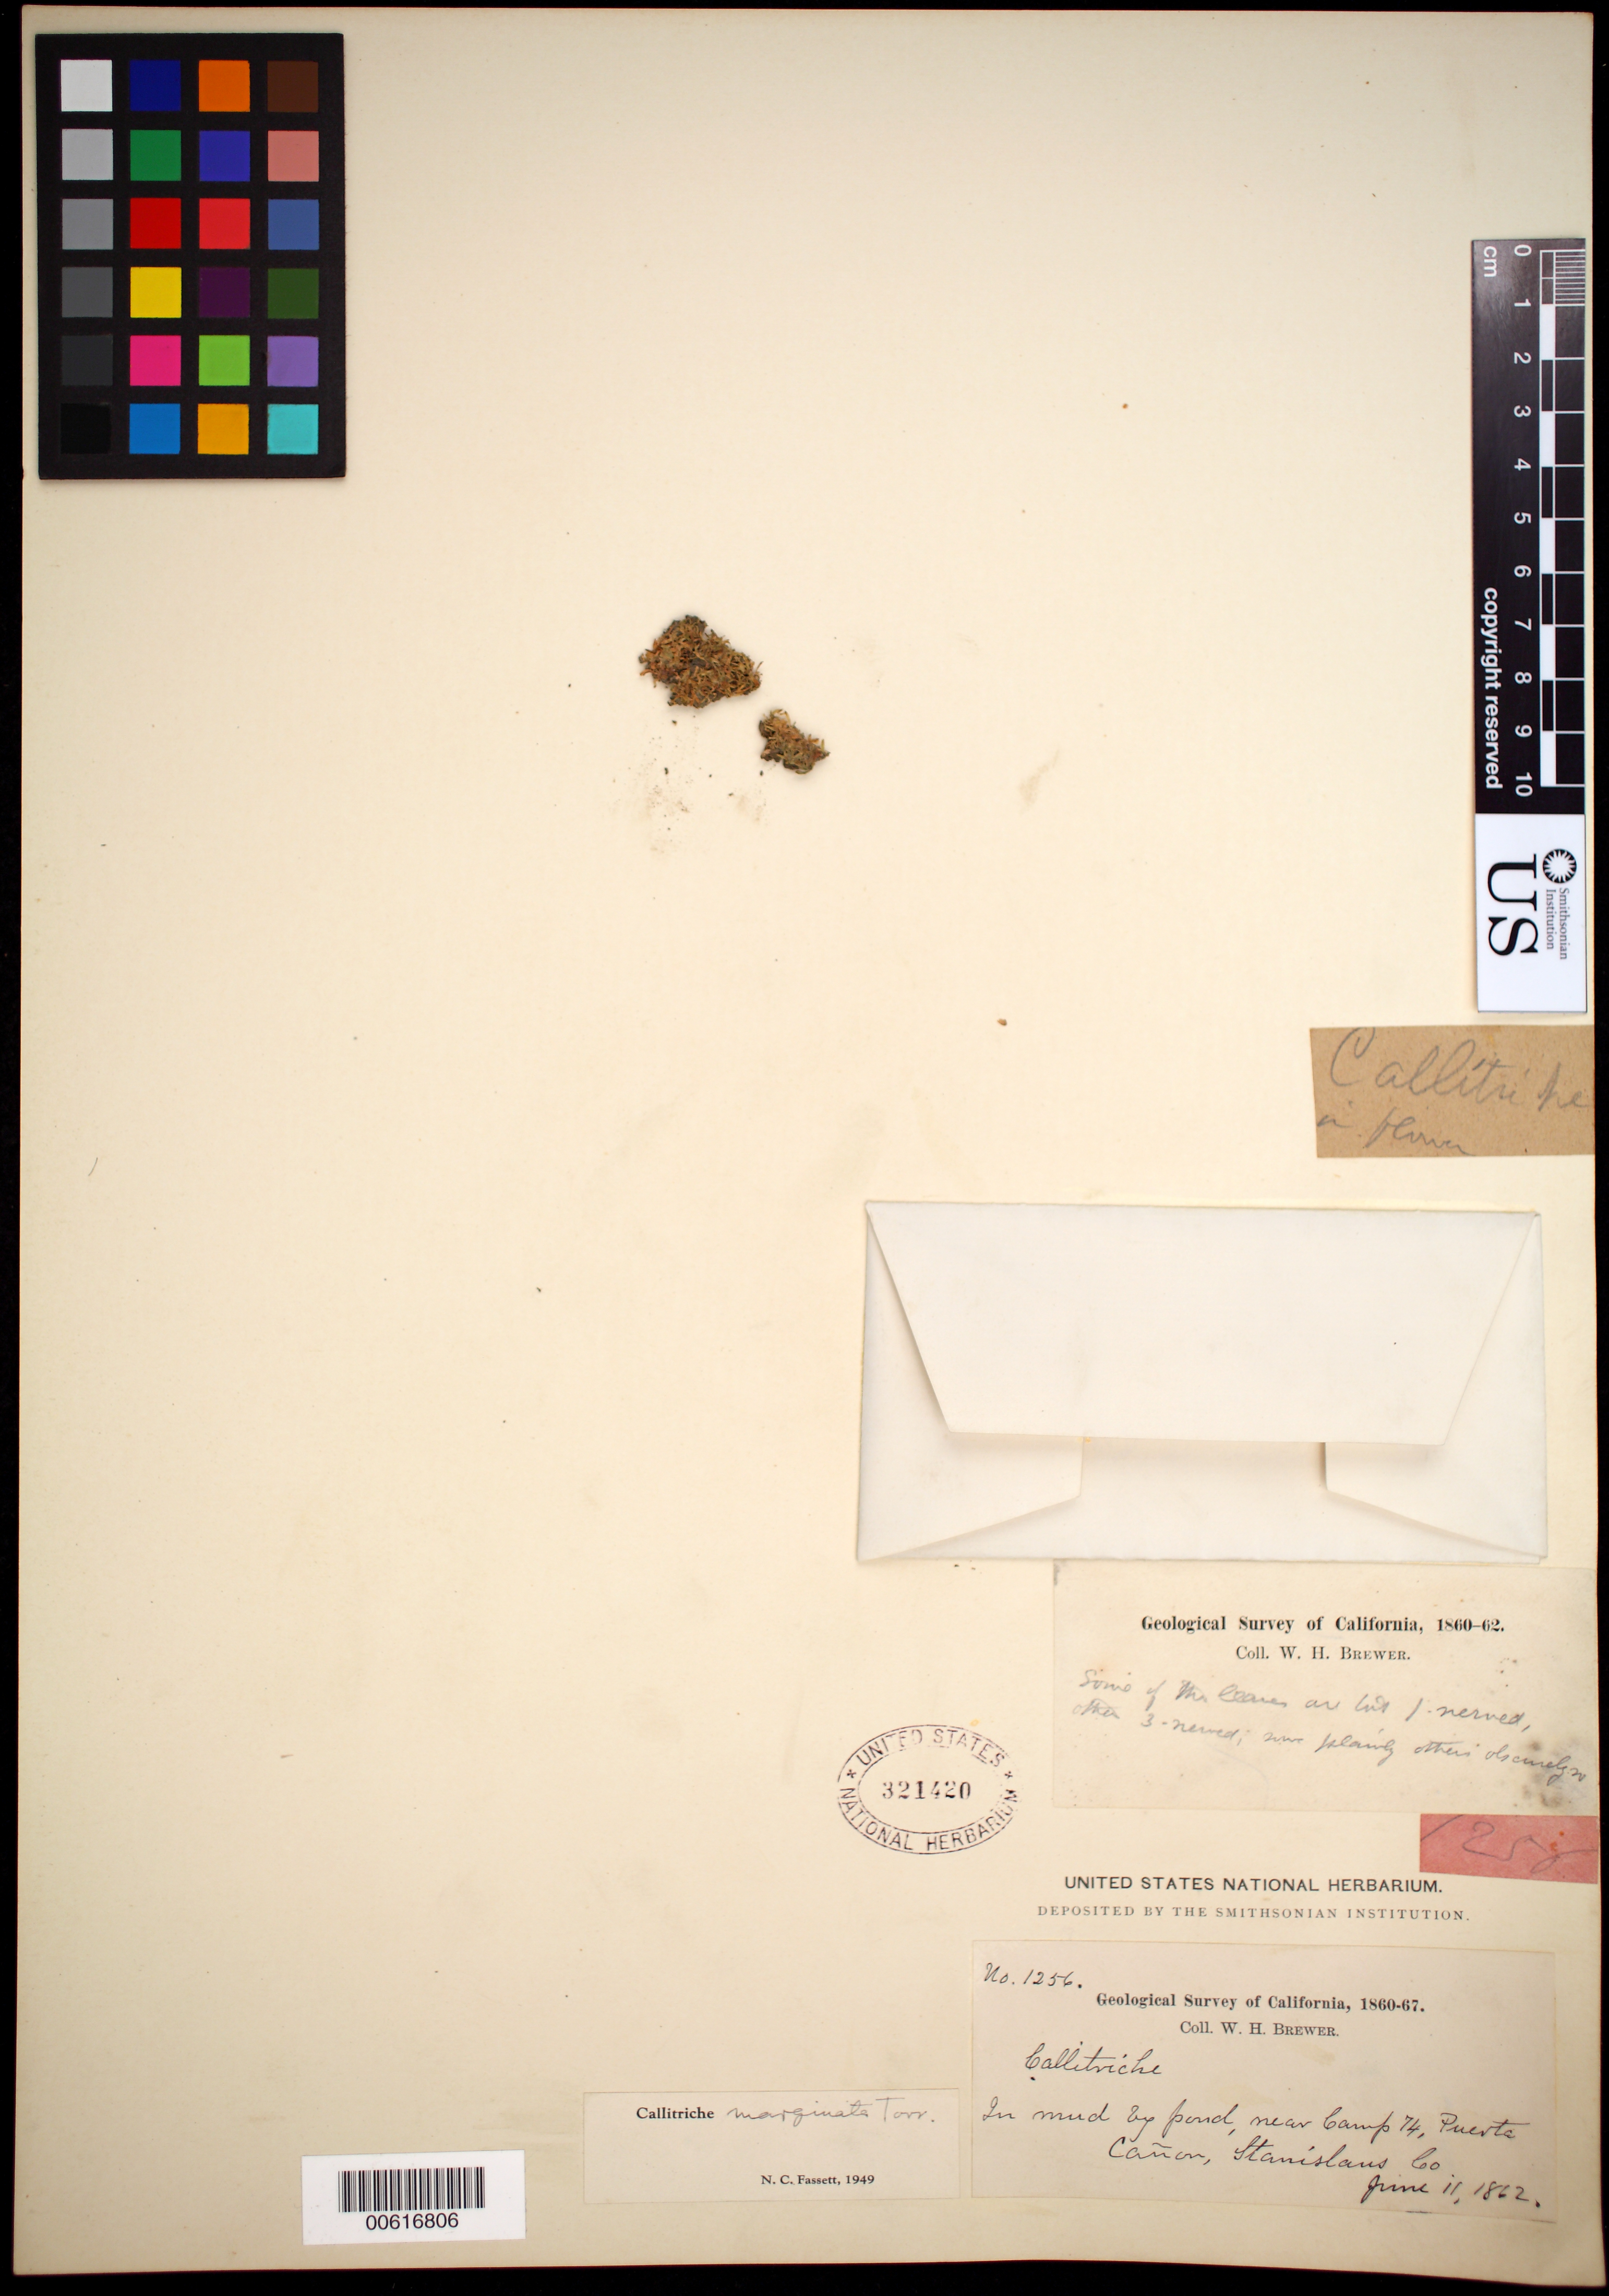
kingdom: Plantae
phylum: Tracheophyta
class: Magnoliopsida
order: Lamiales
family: Plantaginaceae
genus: Callitriche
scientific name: Callitriche marginata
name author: Torr.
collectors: W. H. Brewer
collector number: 1256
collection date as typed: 11 Jun 1862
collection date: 1862-06-11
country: United States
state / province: California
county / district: Stanislaus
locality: Near Camp 74, Puerta Canon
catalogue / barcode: US 321420